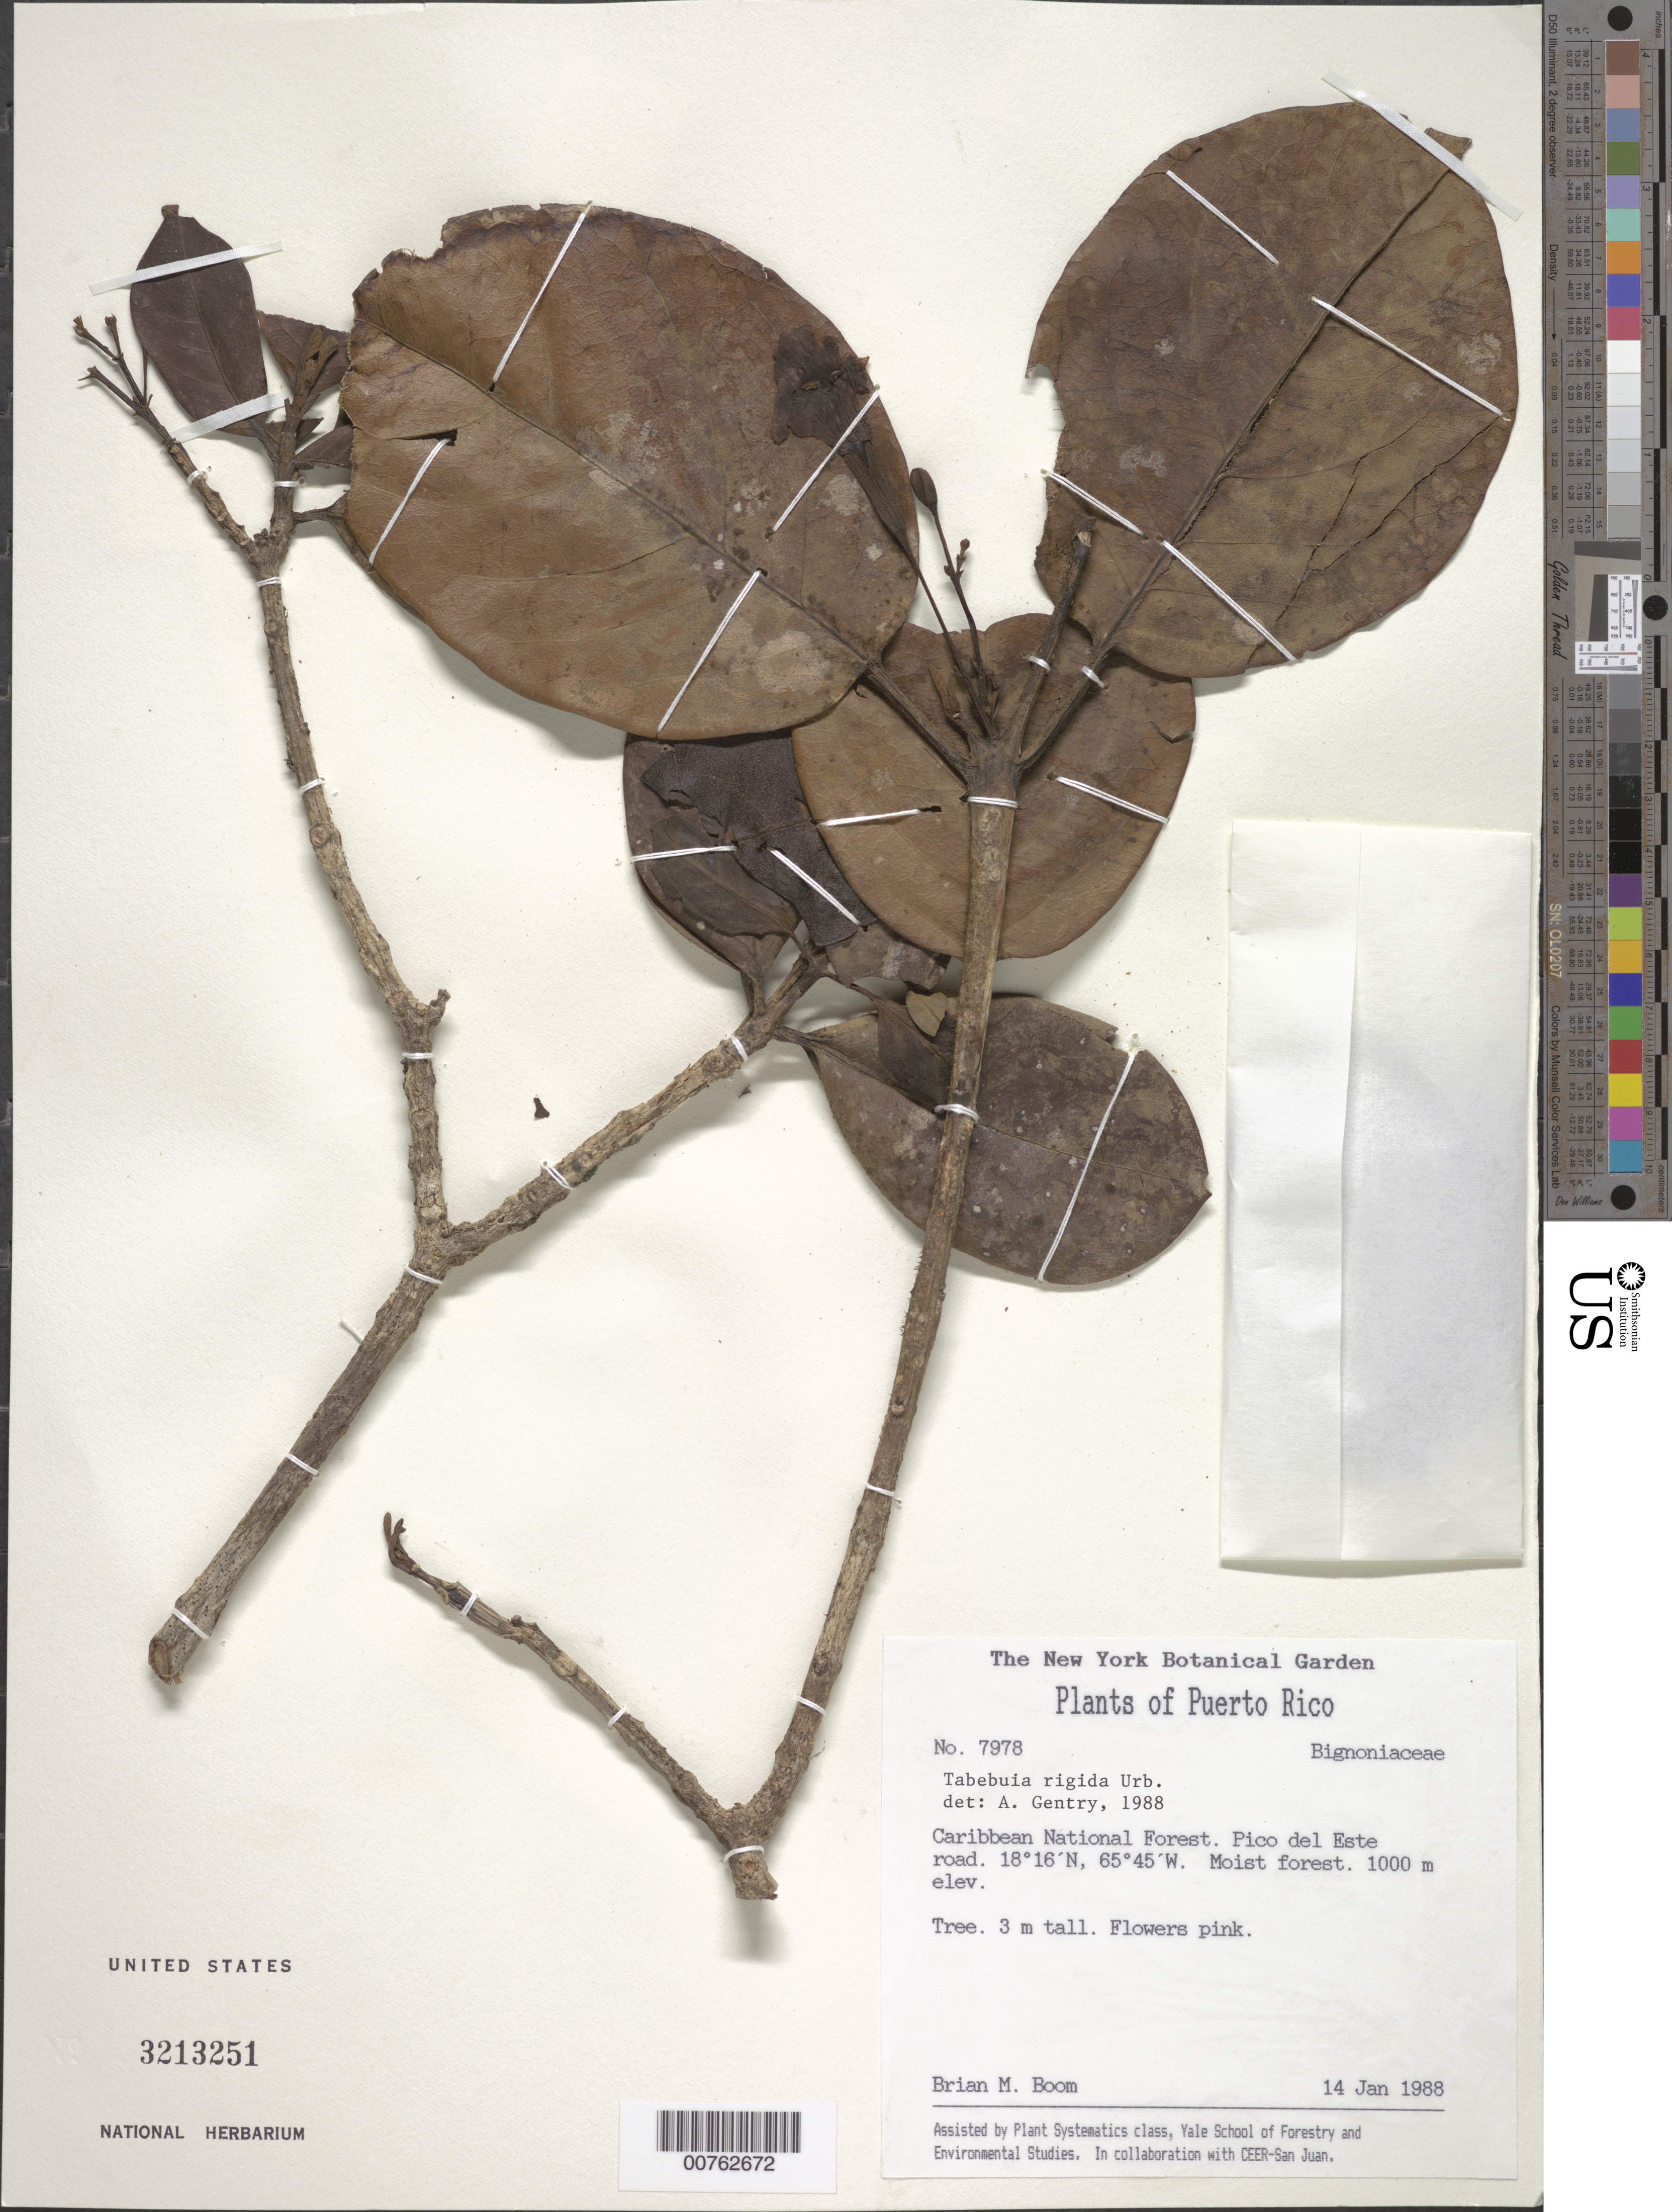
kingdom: Plantae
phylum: Tracheophyta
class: Magnoliopsida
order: Lamiales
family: Bignoniaceae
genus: Tabebuia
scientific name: Tabebuia rigida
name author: Urb.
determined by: Gentry, A. H.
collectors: B. M. Boom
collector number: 7978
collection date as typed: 14 Jan 1988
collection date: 1988-01-14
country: Puerto Rico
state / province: Luquillo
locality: Caribbean National Forest. Pico del Este road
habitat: Moist forest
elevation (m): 1000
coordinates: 18.26666667, -65.75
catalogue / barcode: US 3213251